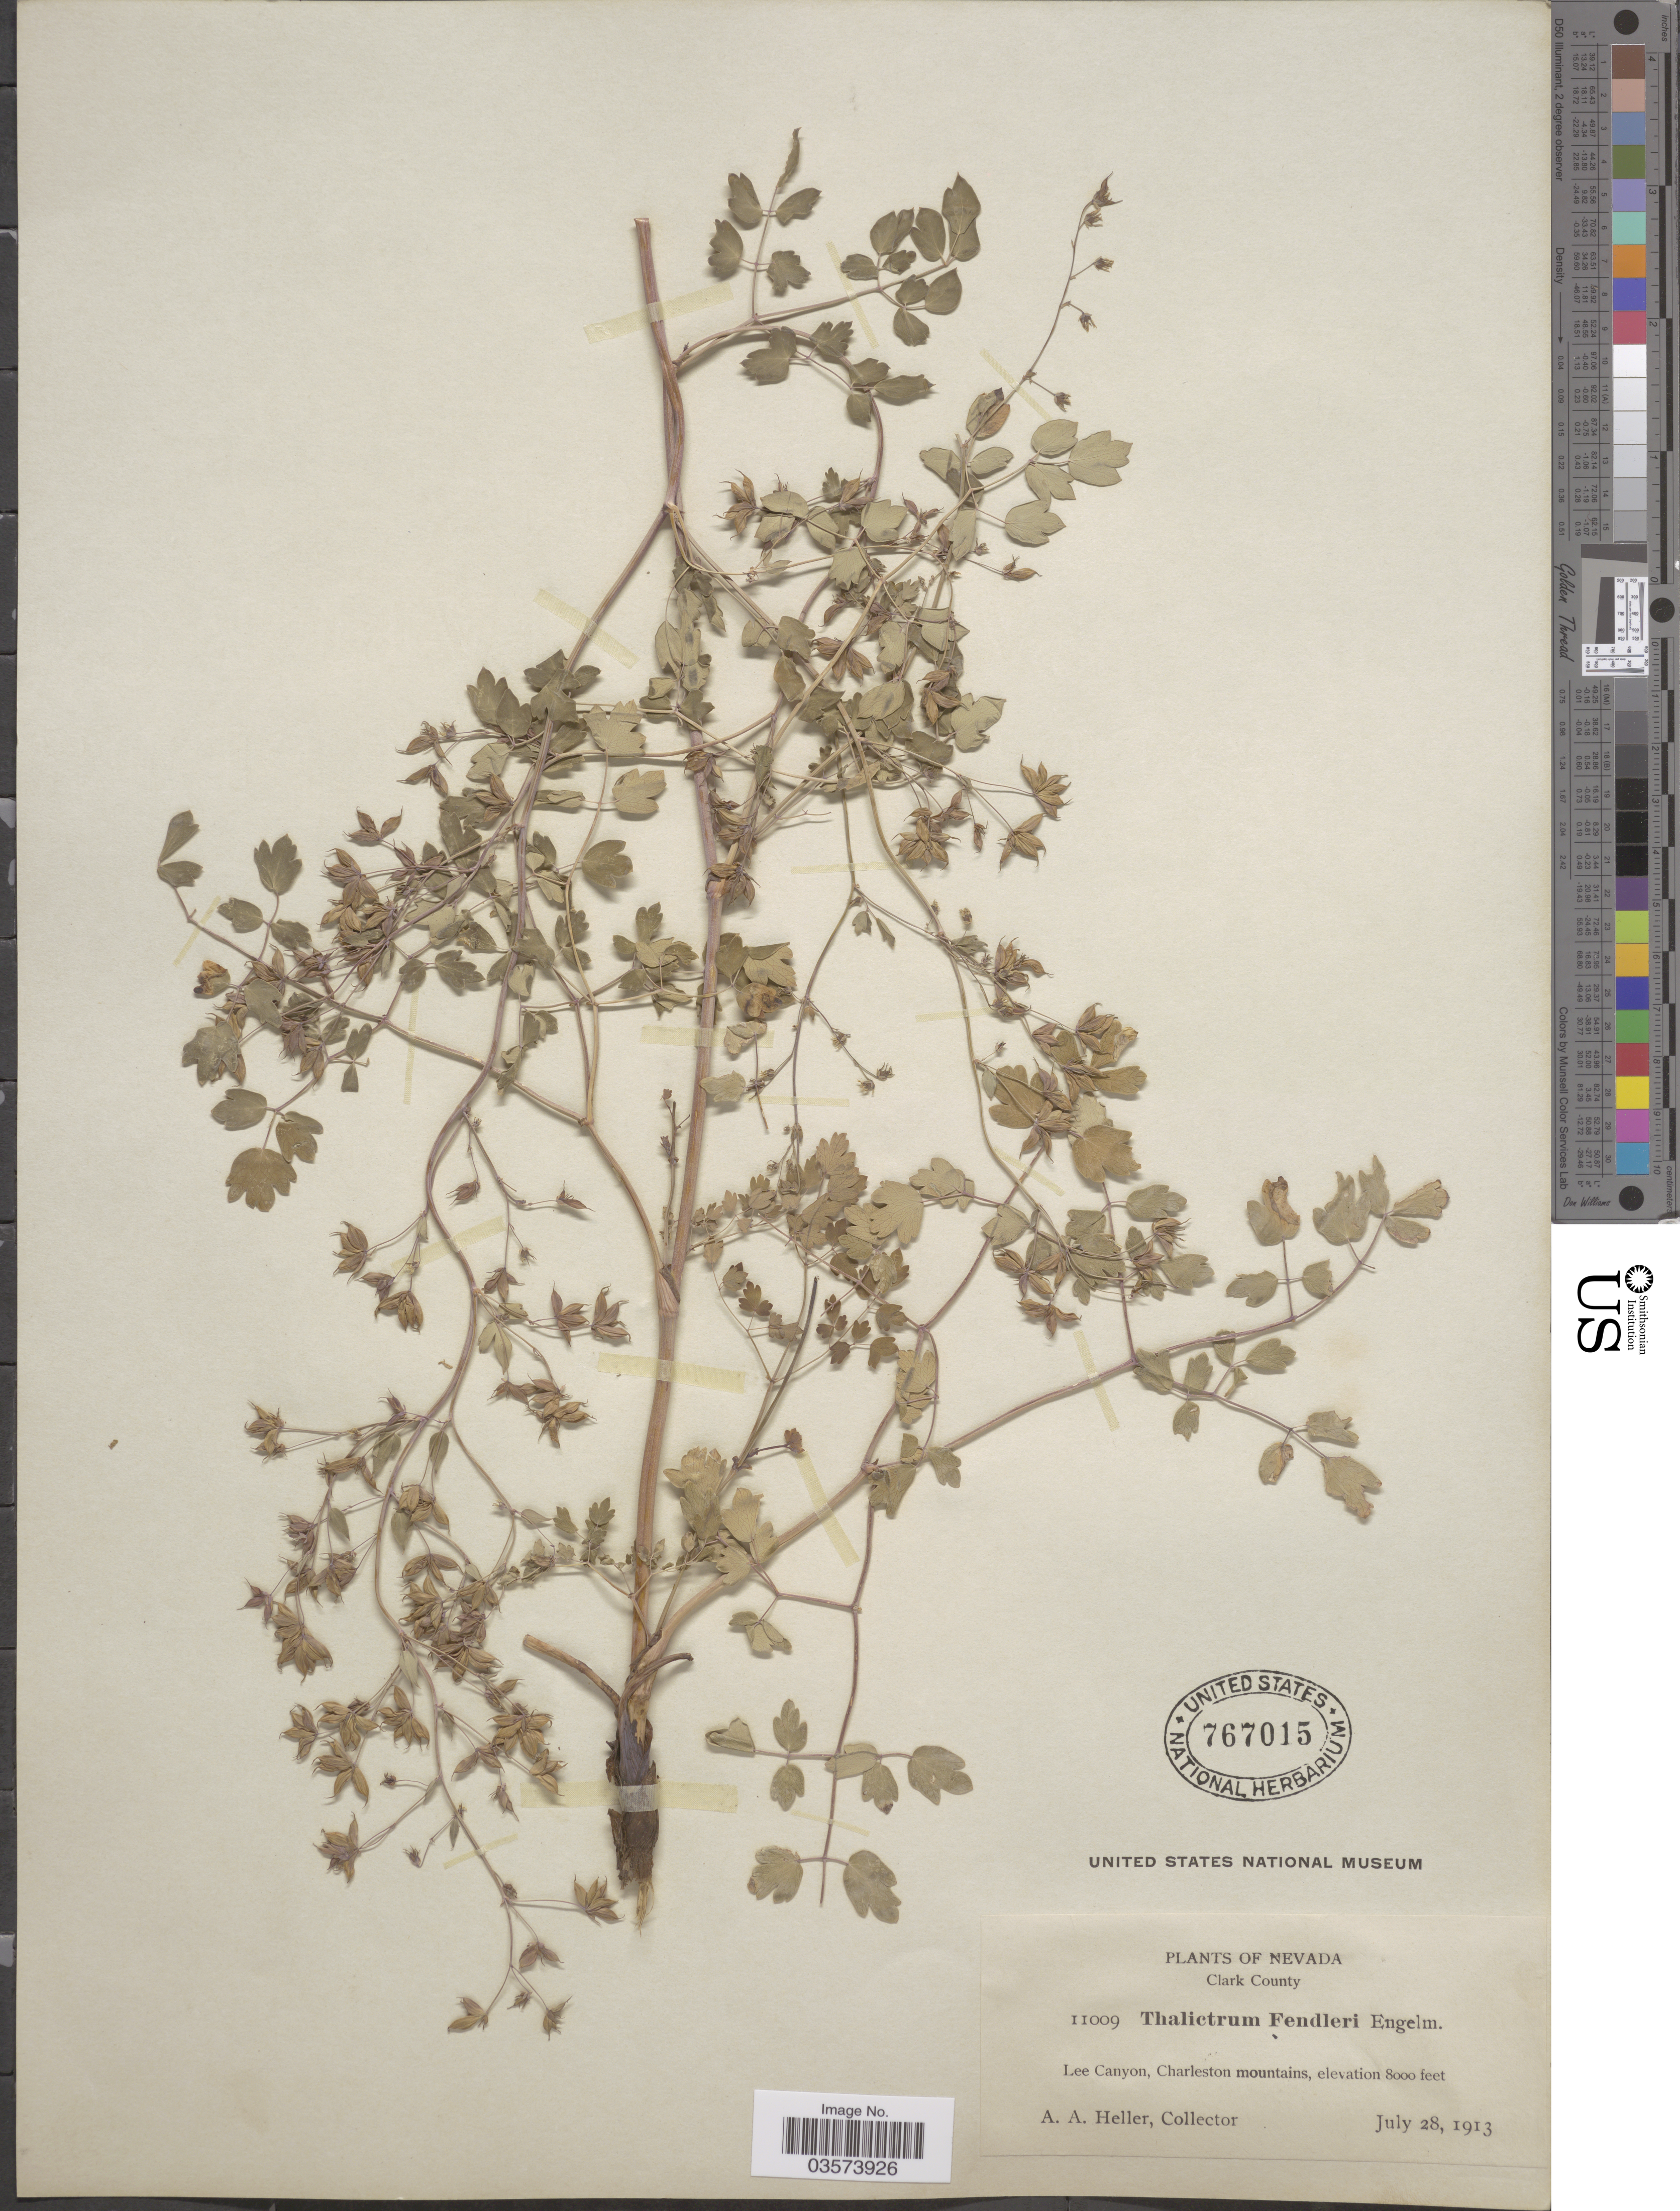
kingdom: Plantae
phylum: Tracheophyta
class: Magnoliopsida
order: Ranunculales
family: Ranunculaceae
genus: Thalictrum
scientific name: Thalictrum fendleri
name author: Engelm. ex A. Gray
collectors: A. A. Heller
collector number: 11009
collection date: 1913-07-28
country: United States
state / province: Nevada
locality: Clark County. Lee Canyon, Charleston mountains.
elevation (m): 2438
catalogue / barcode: US 767015